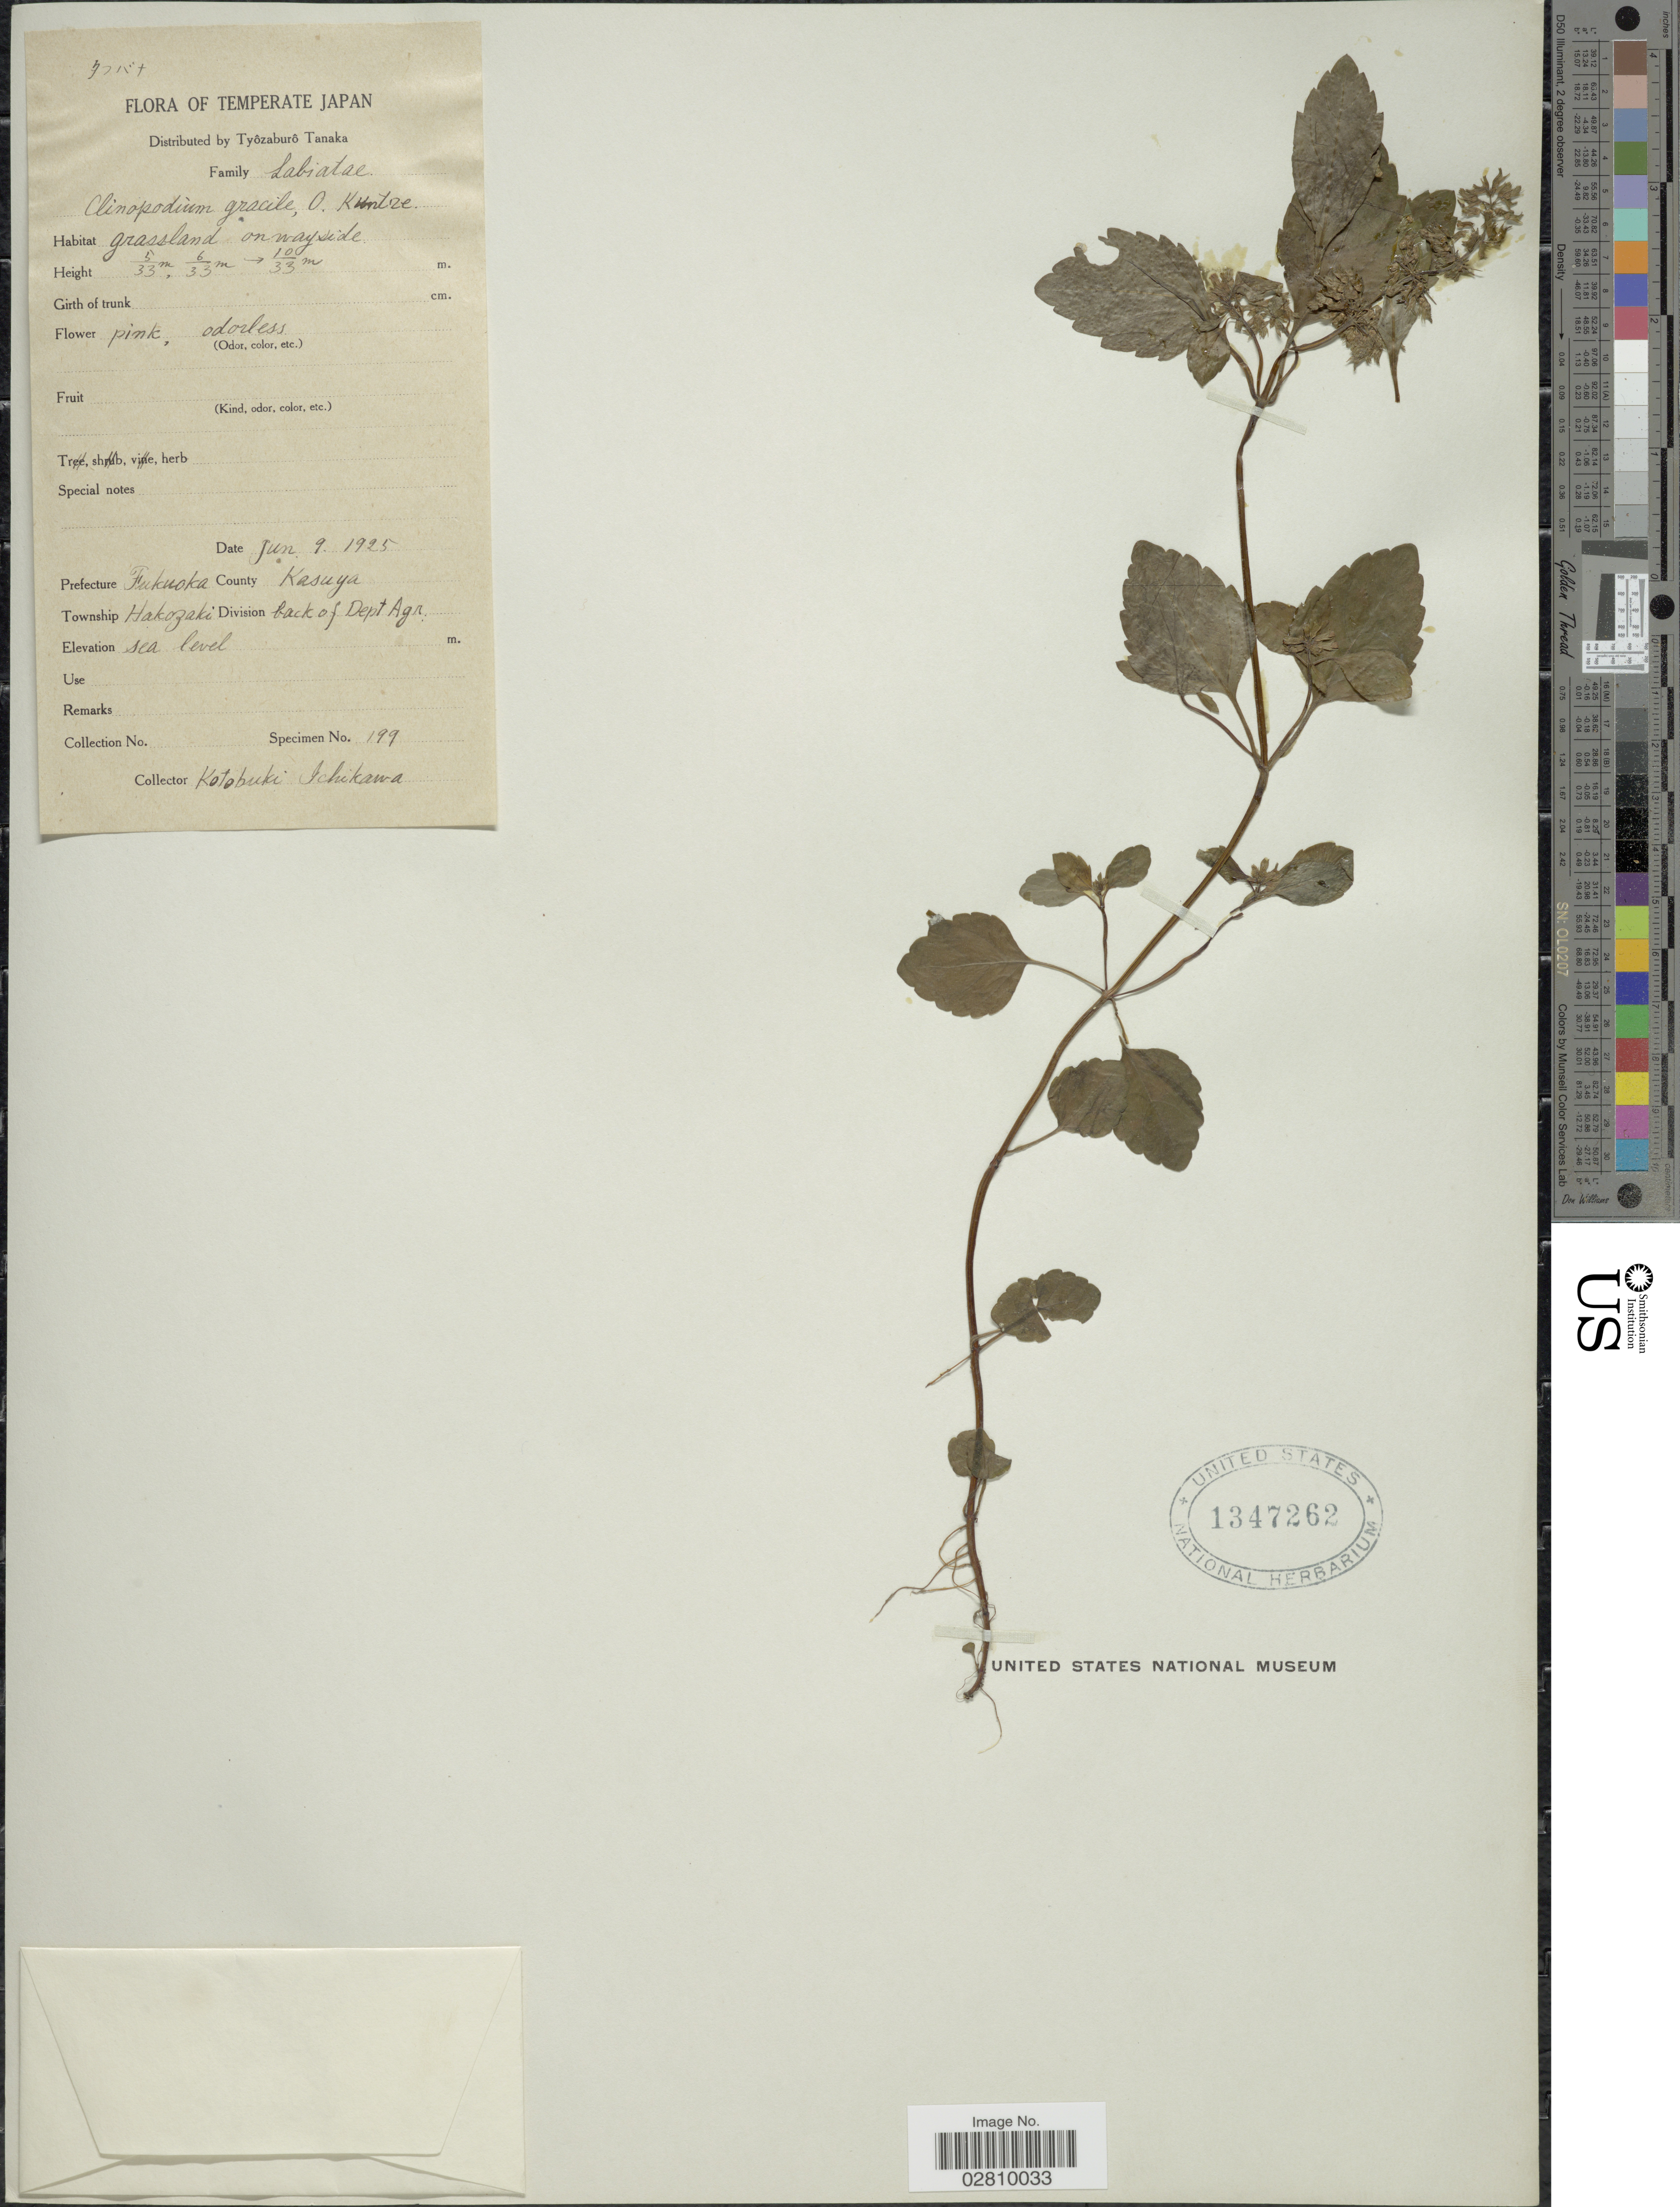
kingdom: Plantae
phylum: Tracheophyta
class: Magnoliopsida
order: Lamiales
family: Lamiaceae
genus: Calamintha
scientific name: Calamintha confinis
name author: Hance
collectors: K. Ichikawa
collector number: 199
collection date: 1925-06-09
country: Japan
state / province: Hukuoka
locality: Prefecture Fukuoka, County Kasuya, Township Hakozaki, Division back of Dept. Agr. Temperate Japan.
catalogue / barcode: US 1347262